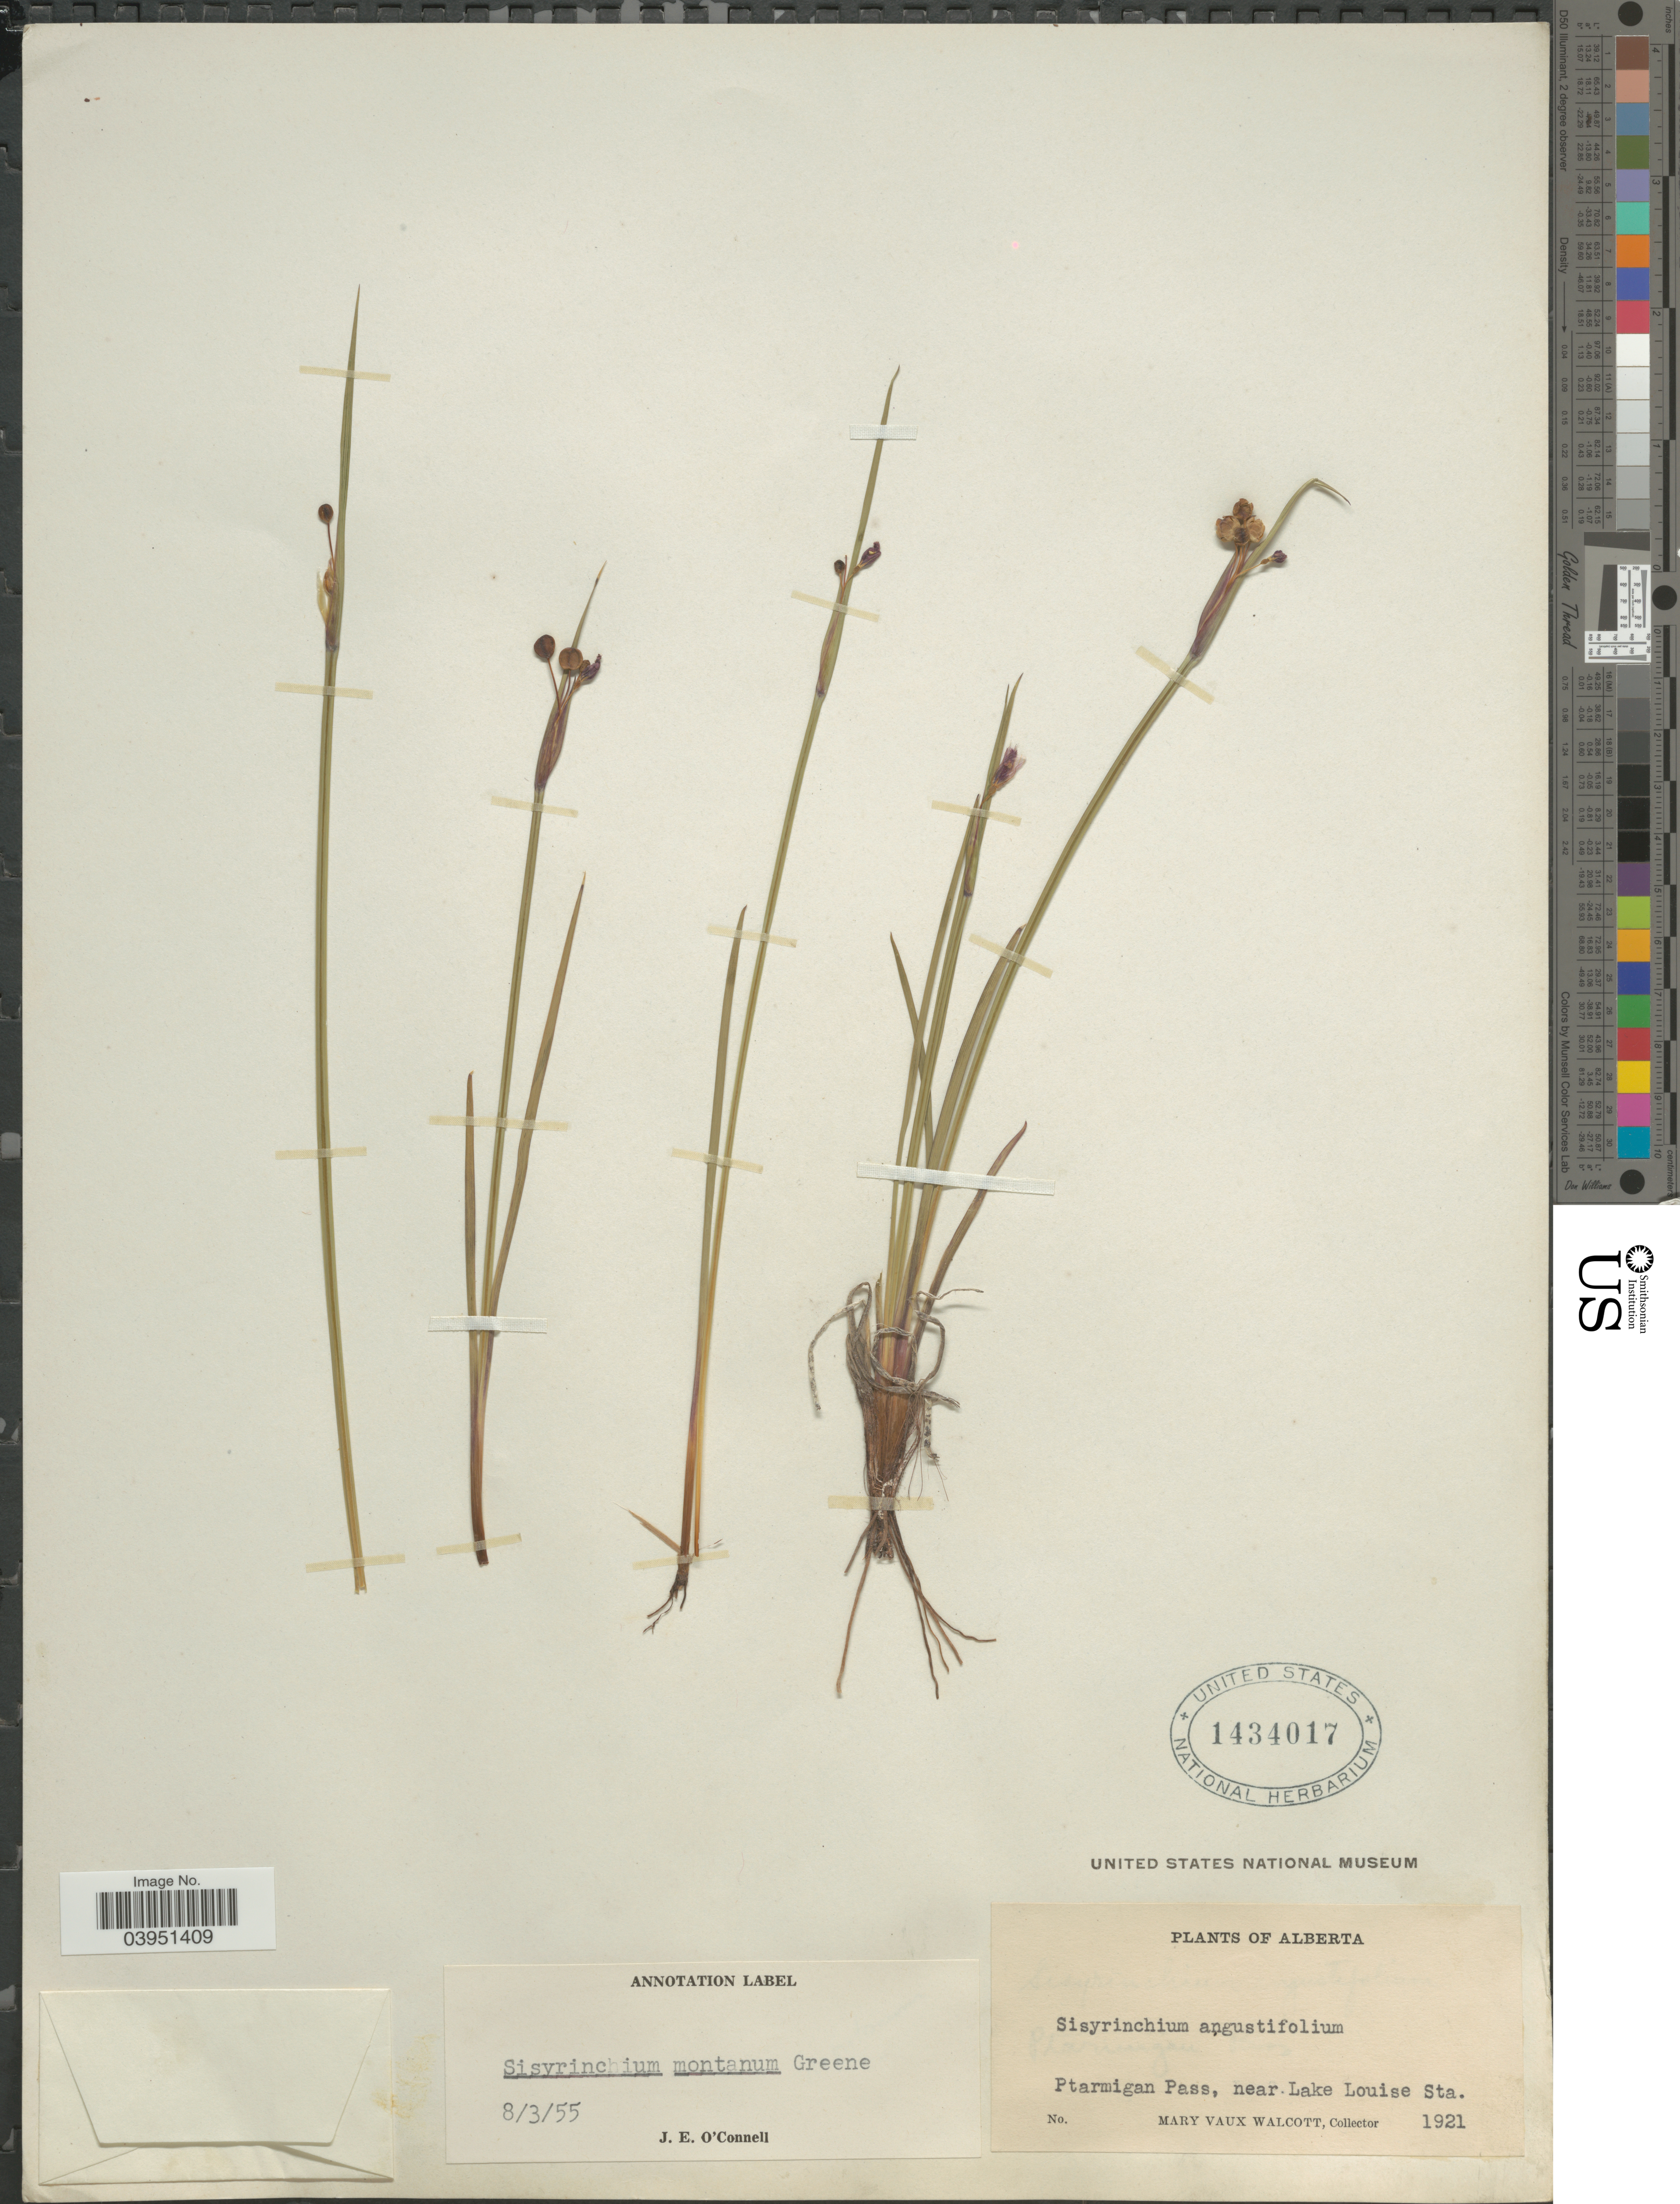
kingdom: Plantae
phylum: Tracheophyta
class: Liliopsida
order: Asparagales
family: Iridaceae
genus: Sisyrinchium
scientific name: Sisyrinchium montanum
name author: Greene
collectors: M. Walcott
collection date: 1921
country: Canada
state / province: Alberta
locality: Ptarmigan Pass, near Lake Louise Sta.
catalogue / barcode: US 1434017